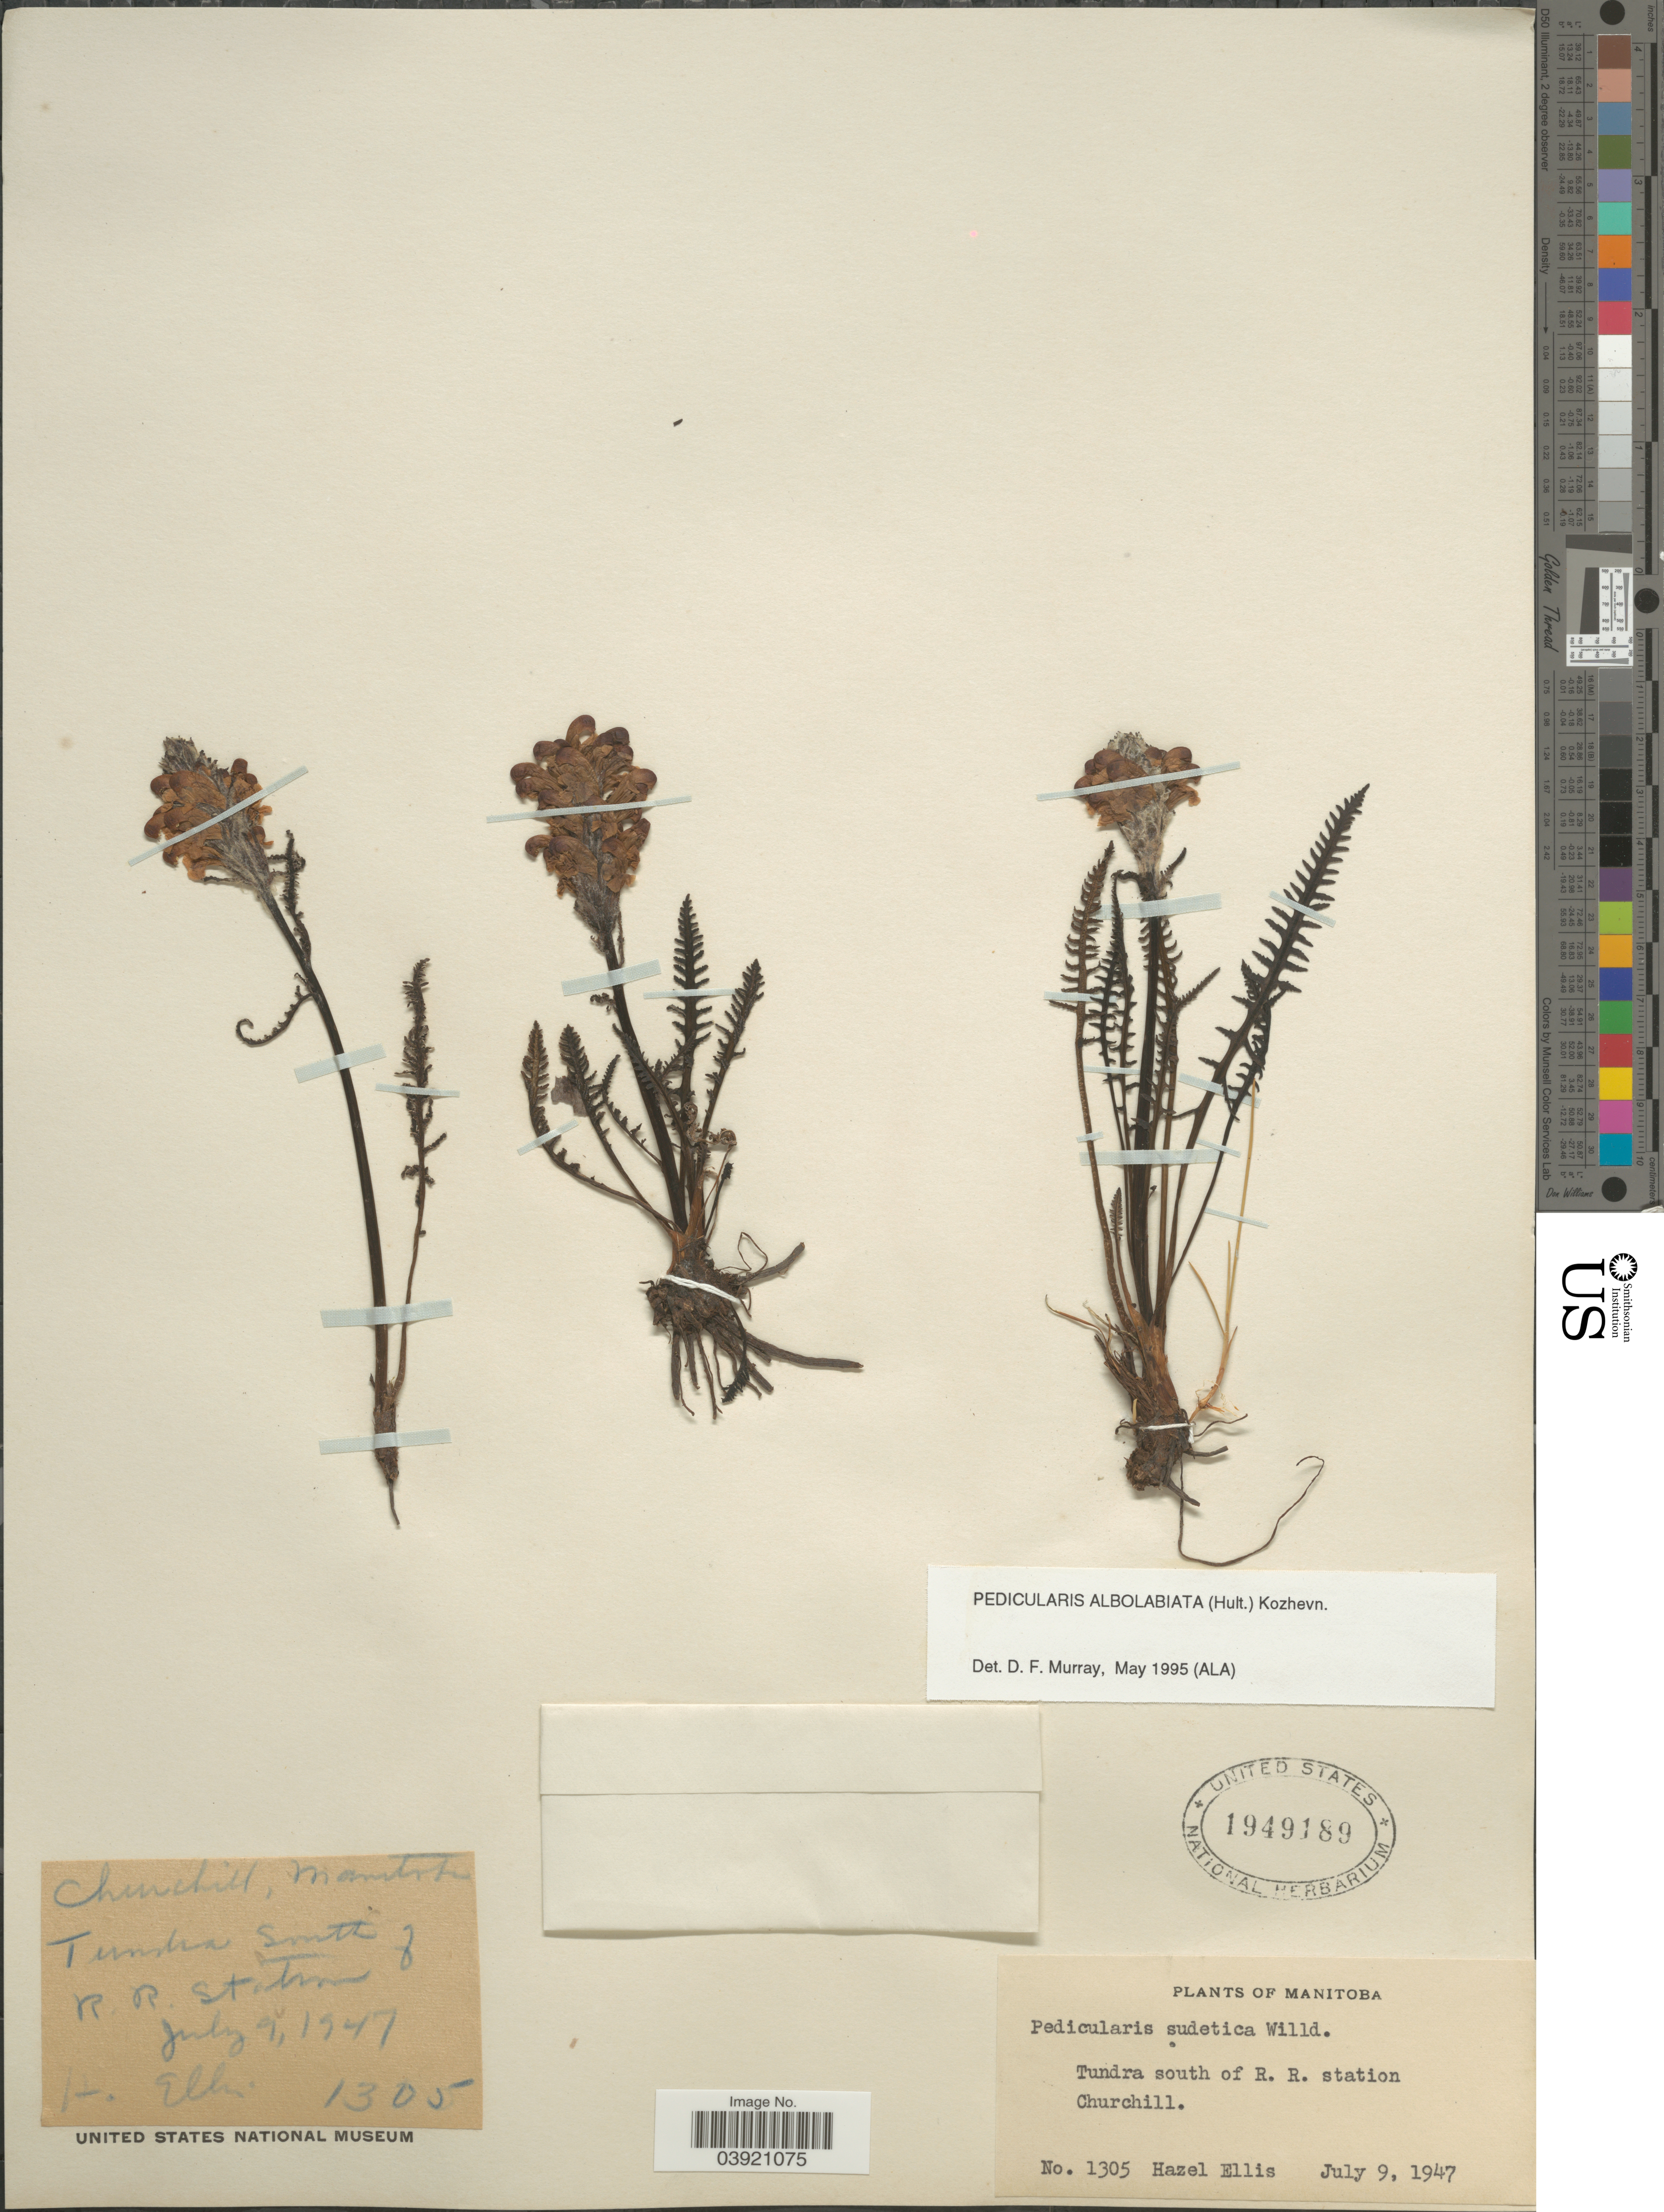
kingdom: Plantae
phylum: Tracheophyta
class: Magnoliopsida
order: Lamiales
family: Orobanchaceae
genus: Pedicularis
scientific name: Pedicularis albolabiata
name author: (Hultén) Kozhevn.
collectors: H. Ellis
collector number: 1305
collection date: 1947-07-09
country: Canada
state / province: Manitoba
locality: Tundra south of R. R. station. Churchill.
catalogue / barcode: US 1949189